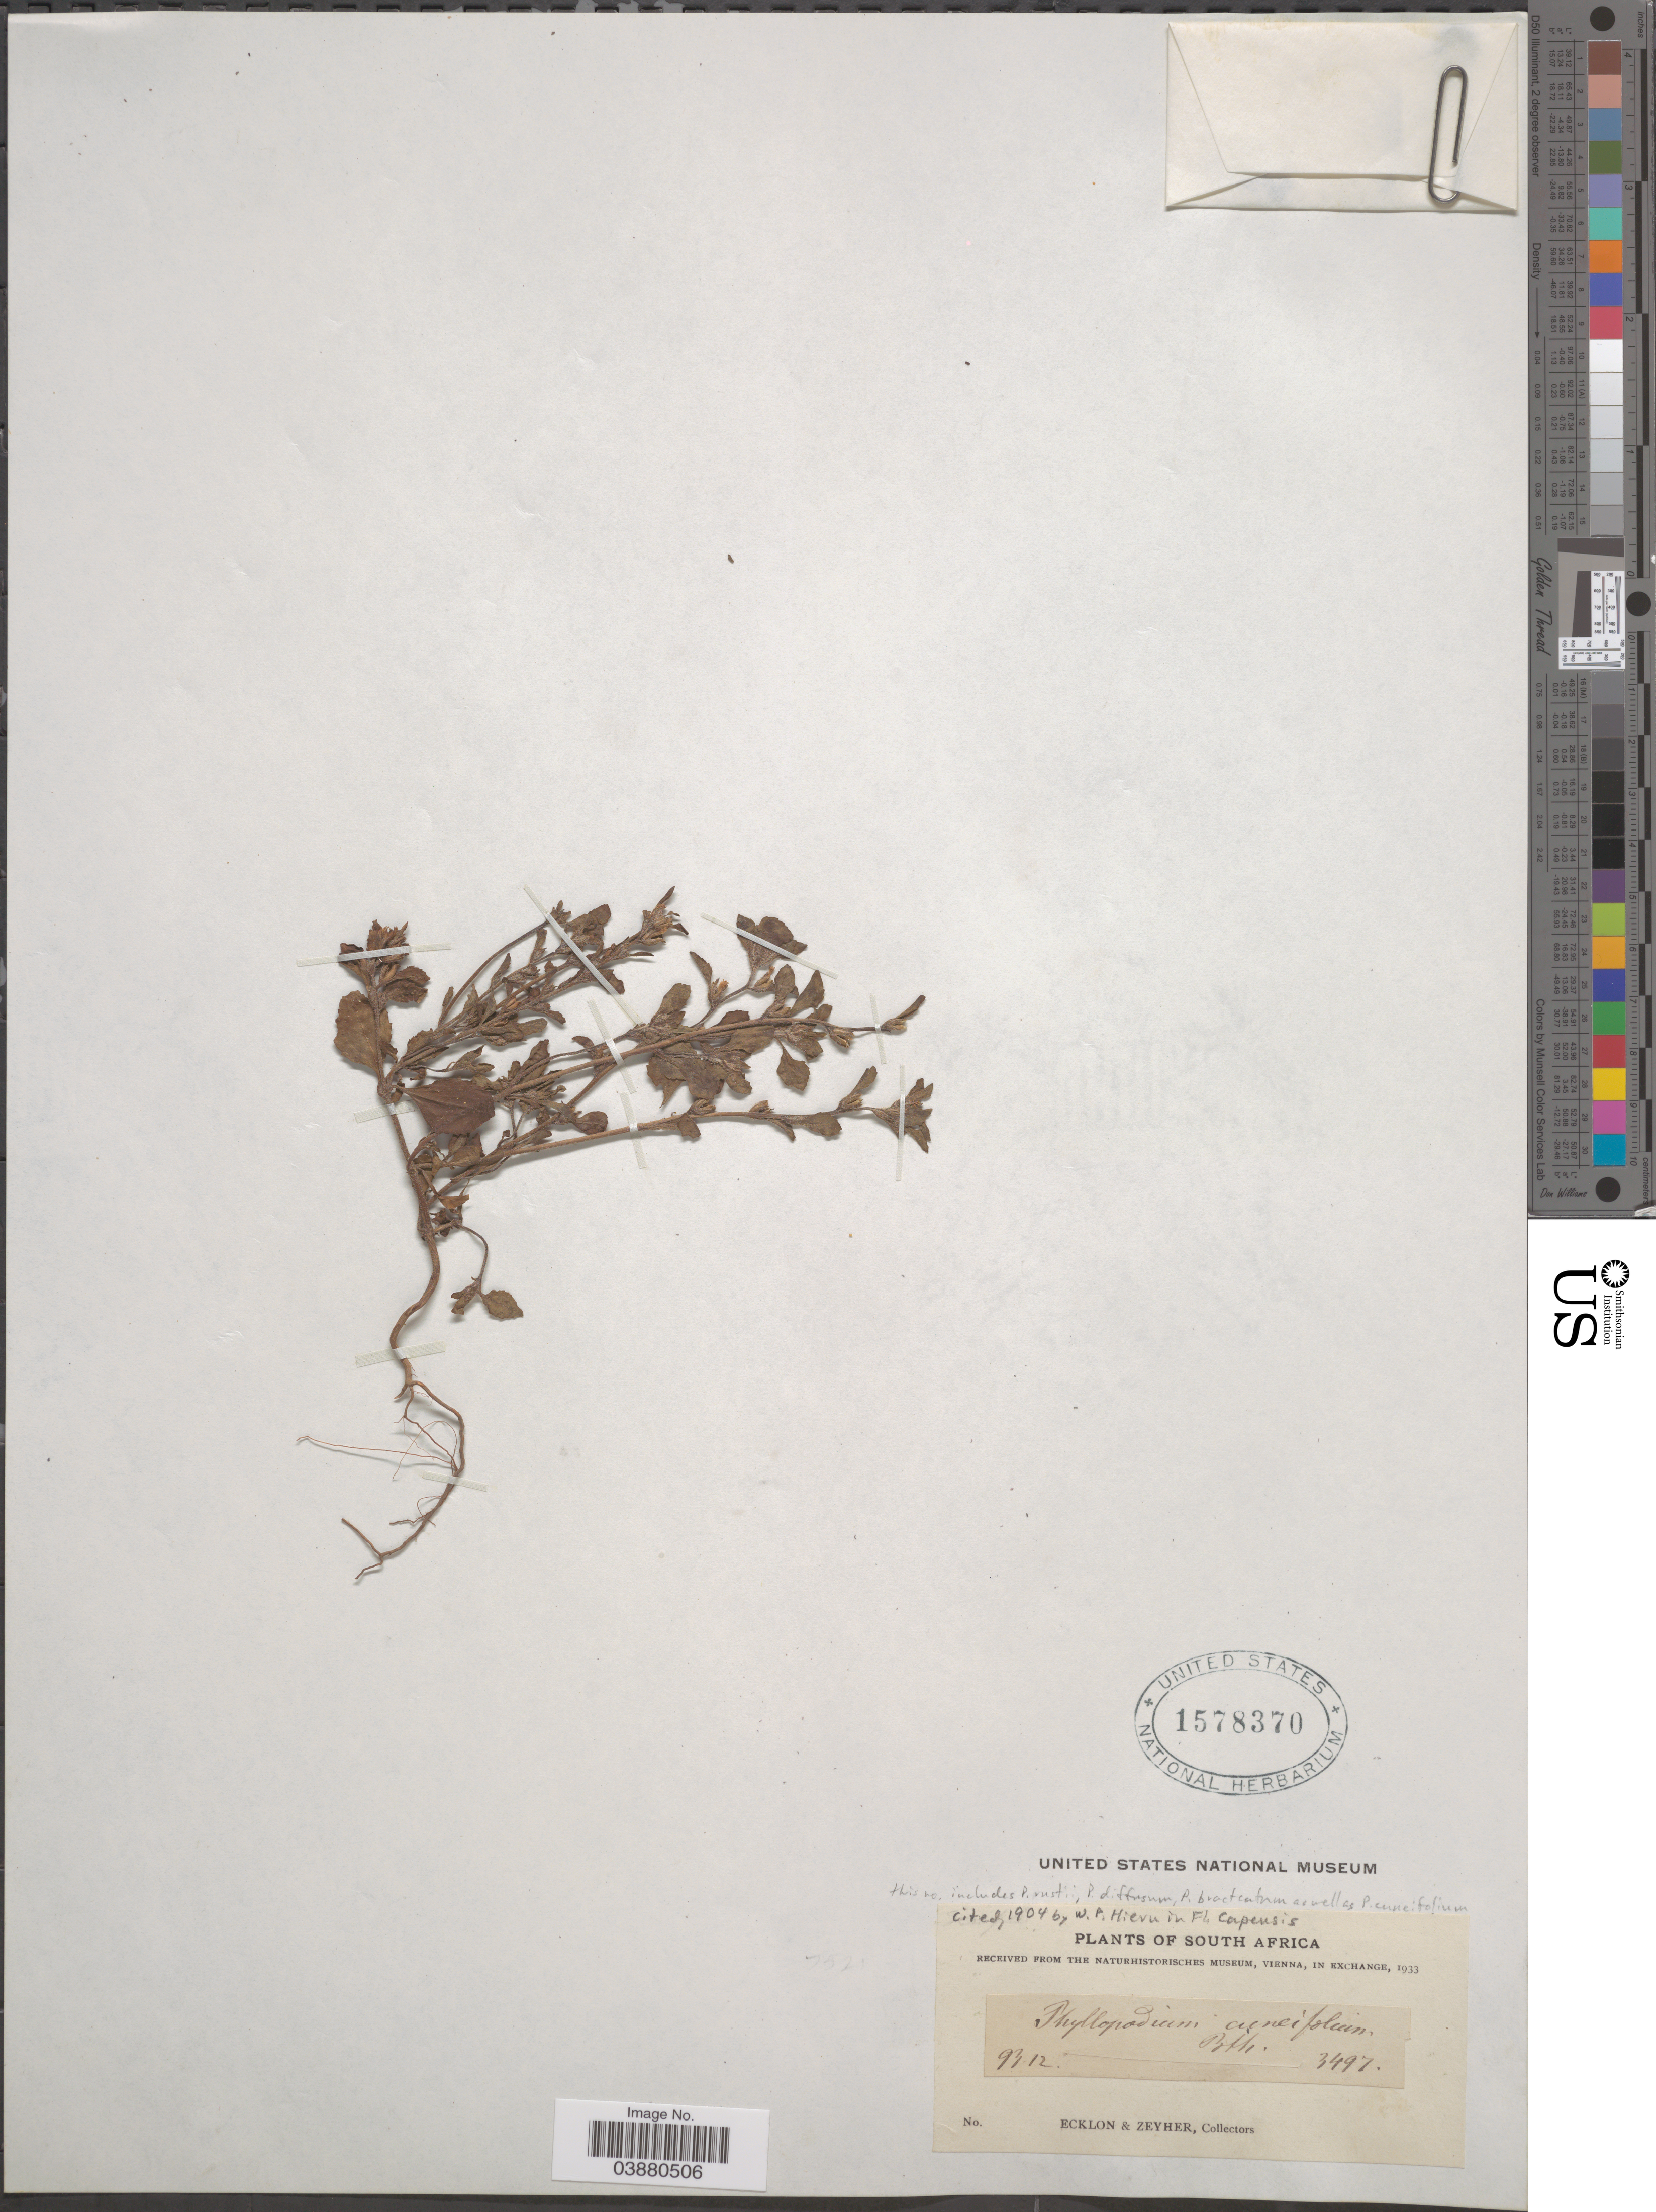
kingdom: Plantae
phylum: Tracheophyta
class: Magnoliopsida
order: Lamiales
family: Scrophulariaceae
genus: Phyllopodium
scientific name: Phyllopodium cuneiifolium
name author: (L. f.) Benth.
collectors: -. Ecklon & -. Zeyher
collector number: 9312/3497 ?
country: South Africa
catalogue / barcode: US 1578370